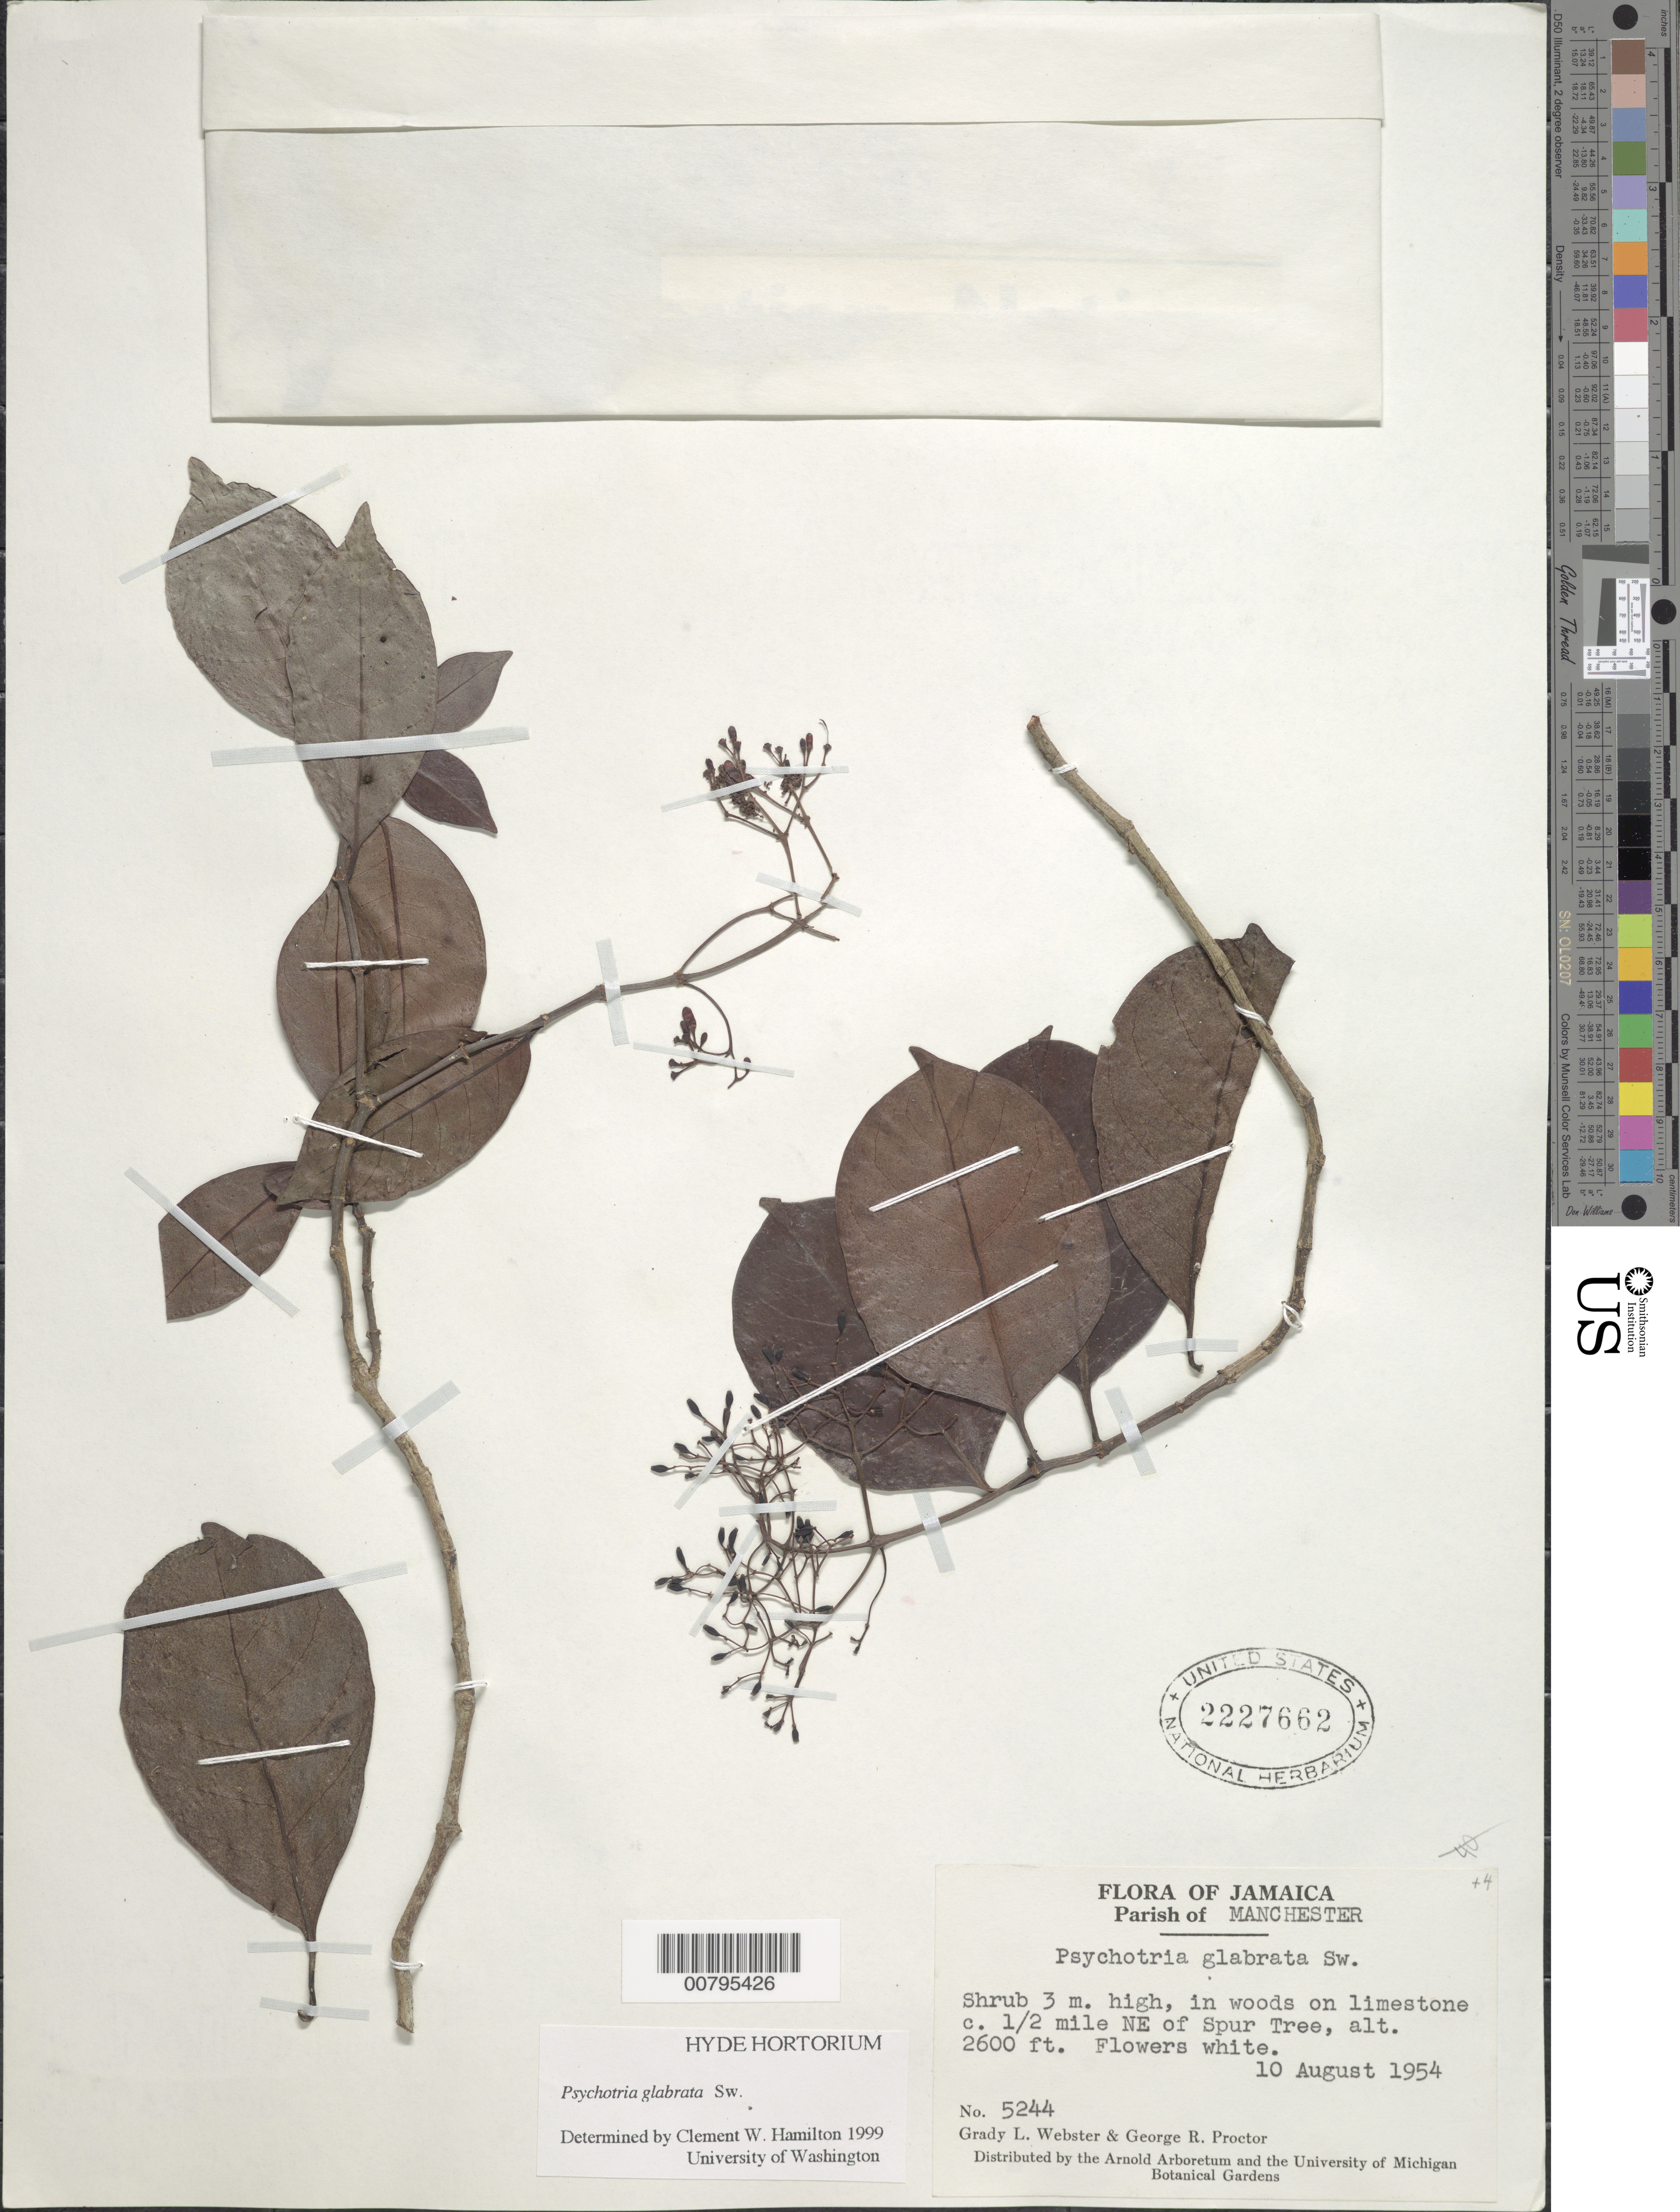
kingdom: Plantae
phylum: Tracheophyta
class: Magnoliopsida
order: Gentianales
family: Rubiaceae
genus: Psychotria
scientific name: Psychotria glabrata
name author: Sw.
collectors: G. R. Proctor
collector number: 5244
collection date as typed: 10 Aug 1954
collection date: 1954-08-10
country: Jamaica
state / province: Manchester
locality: C. 1/2 mile NE of Spur Tree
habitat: In woods on limestone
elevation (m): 792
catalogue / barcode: US 2227662